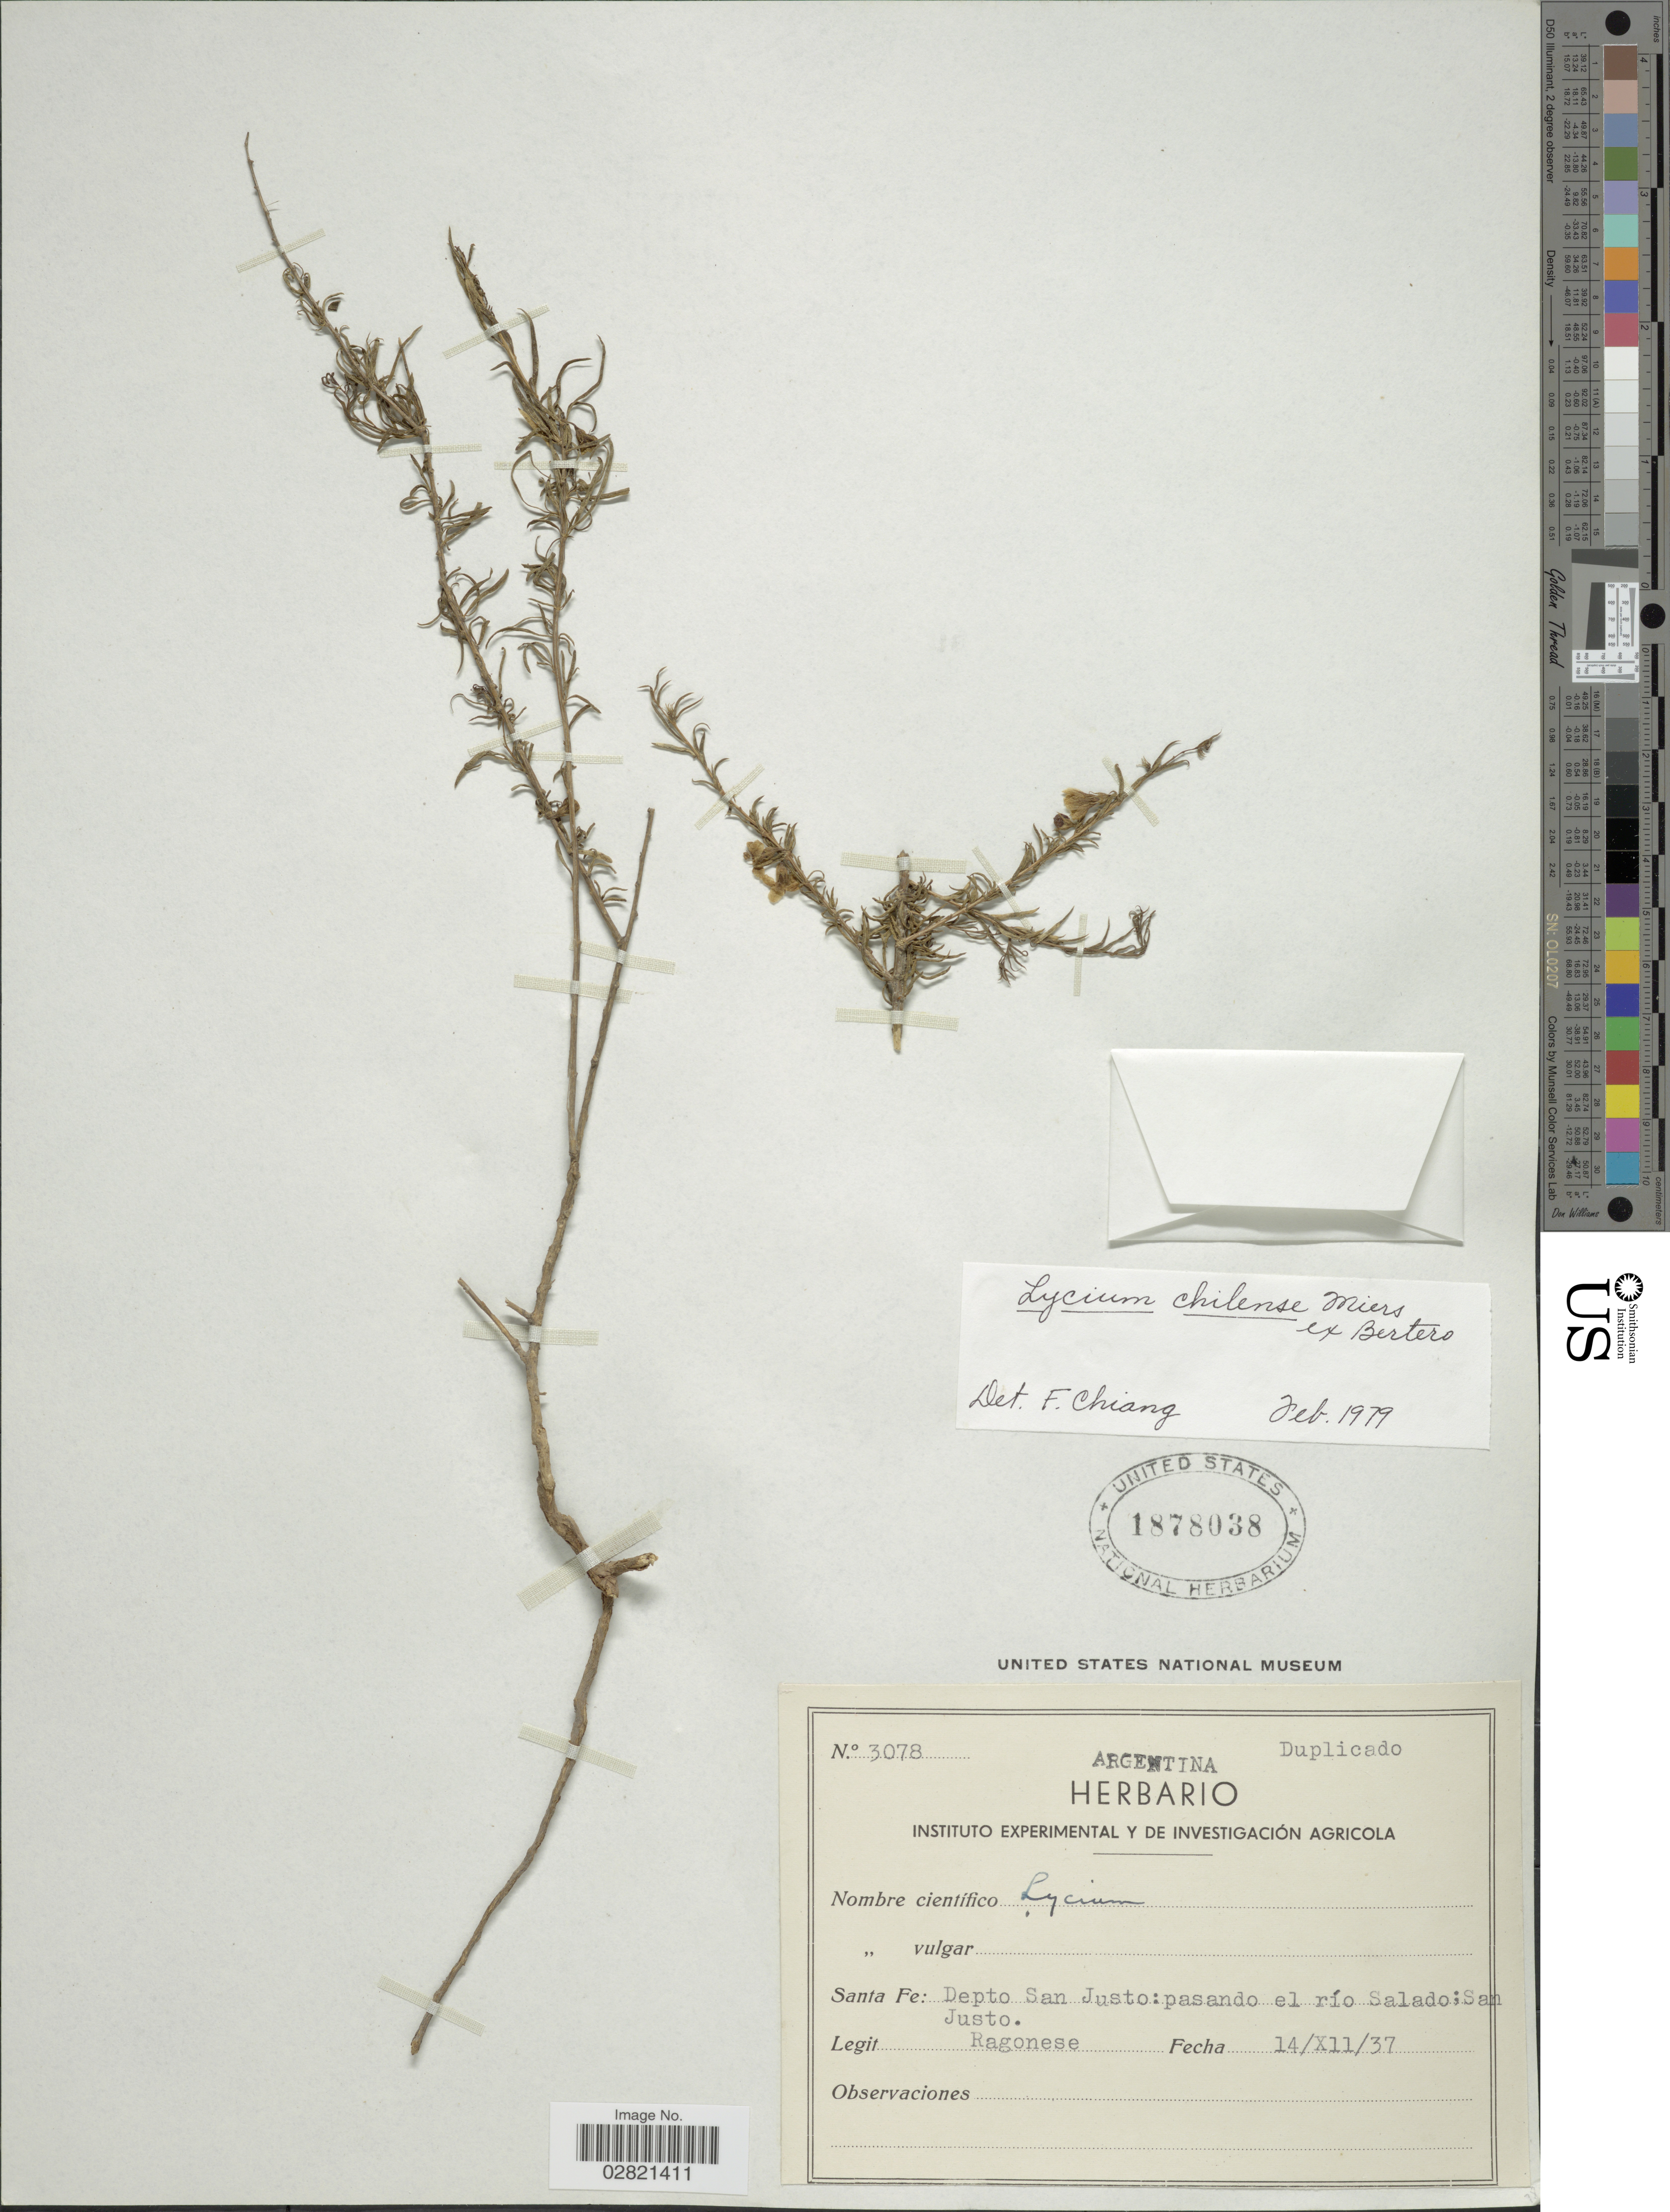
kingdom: Plantae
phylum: Tracheophyta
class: Magnoliopsida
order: Solanales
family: Solanaceae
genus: Lycium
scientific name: Lycium chilense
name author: Bertero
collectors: Ragonese, --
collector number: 3078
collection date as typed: Transcribed d/m/y: 14/12/37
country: Argentina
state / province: Santa Fe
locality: Santa Fe: Depto San Justo: pasando el río Salado: San Justo.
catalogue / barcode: US 1878038